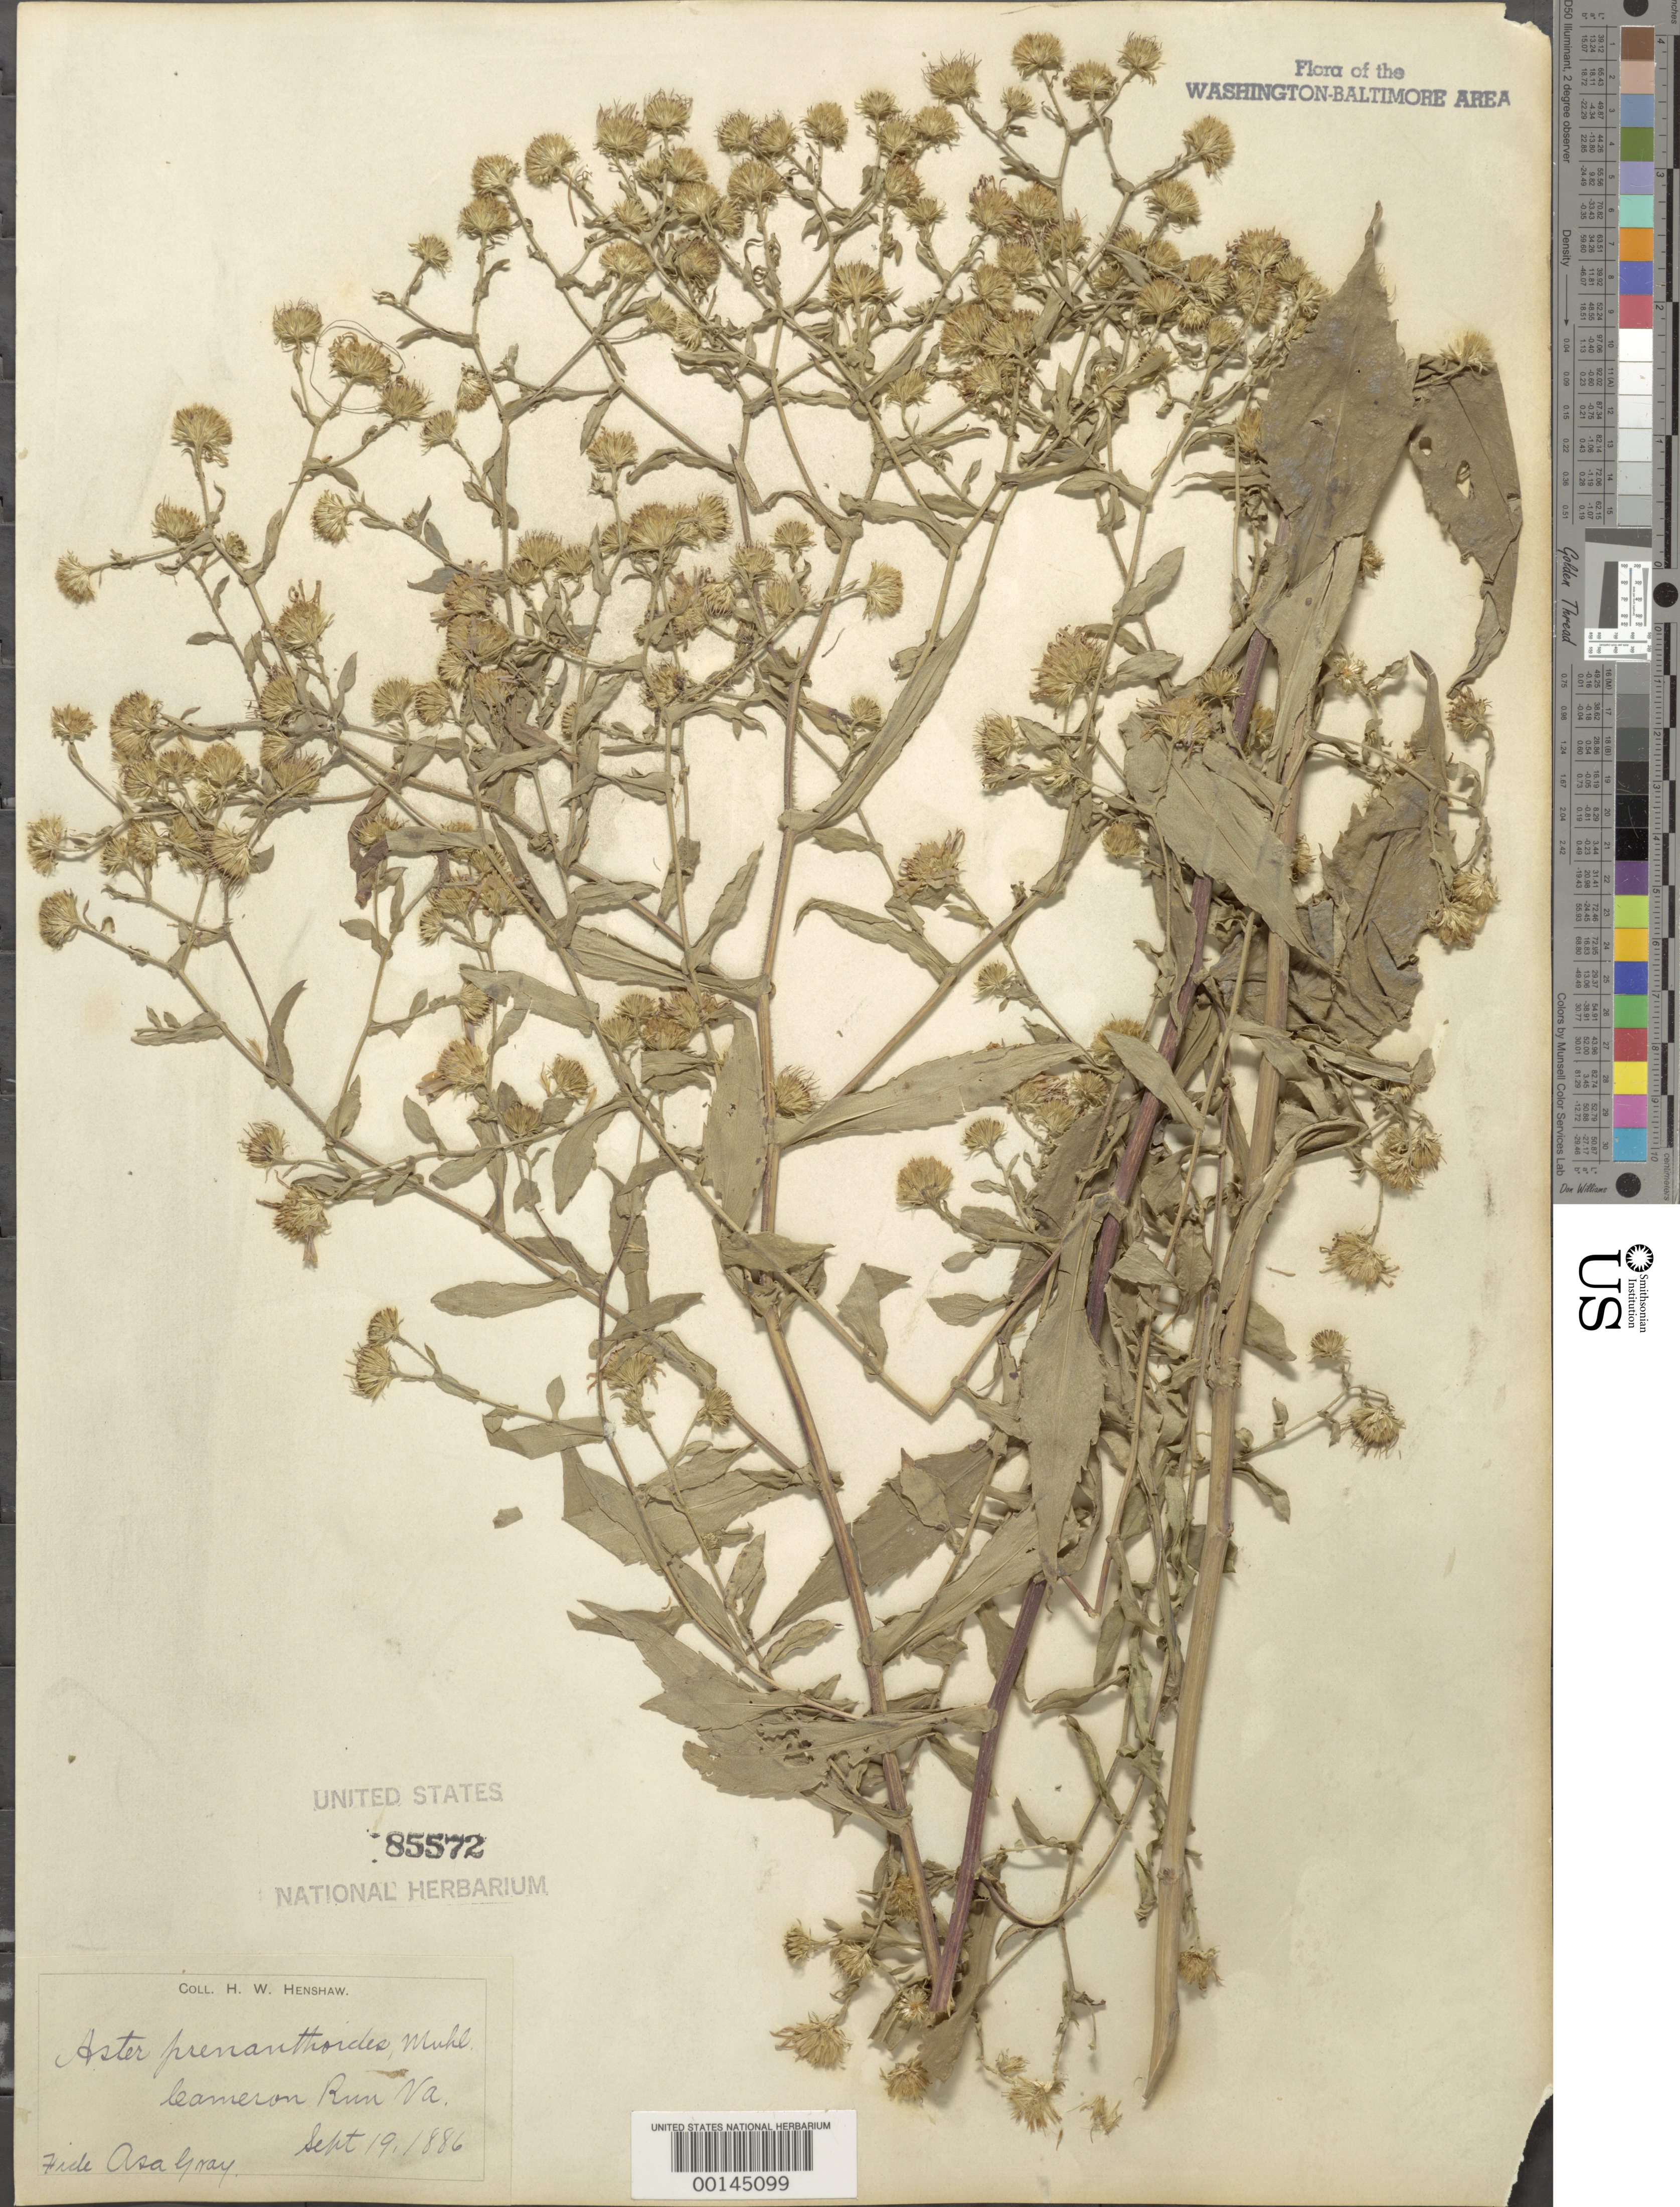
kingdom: Plantae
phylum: Tracheophyta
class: Magnoliopsida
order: Asterales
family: Asteraceae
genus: Symphyotrichum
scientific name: Symphyotrichum prenanthoides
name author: (Muhl. ex Willd.) G.L. Nesom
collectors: H. Henshaw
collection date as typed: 19 Sep 1886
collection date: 1886-09-19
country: United States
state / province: Virginia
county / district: Fairfax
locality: Cameron Run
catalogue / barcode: US 85572